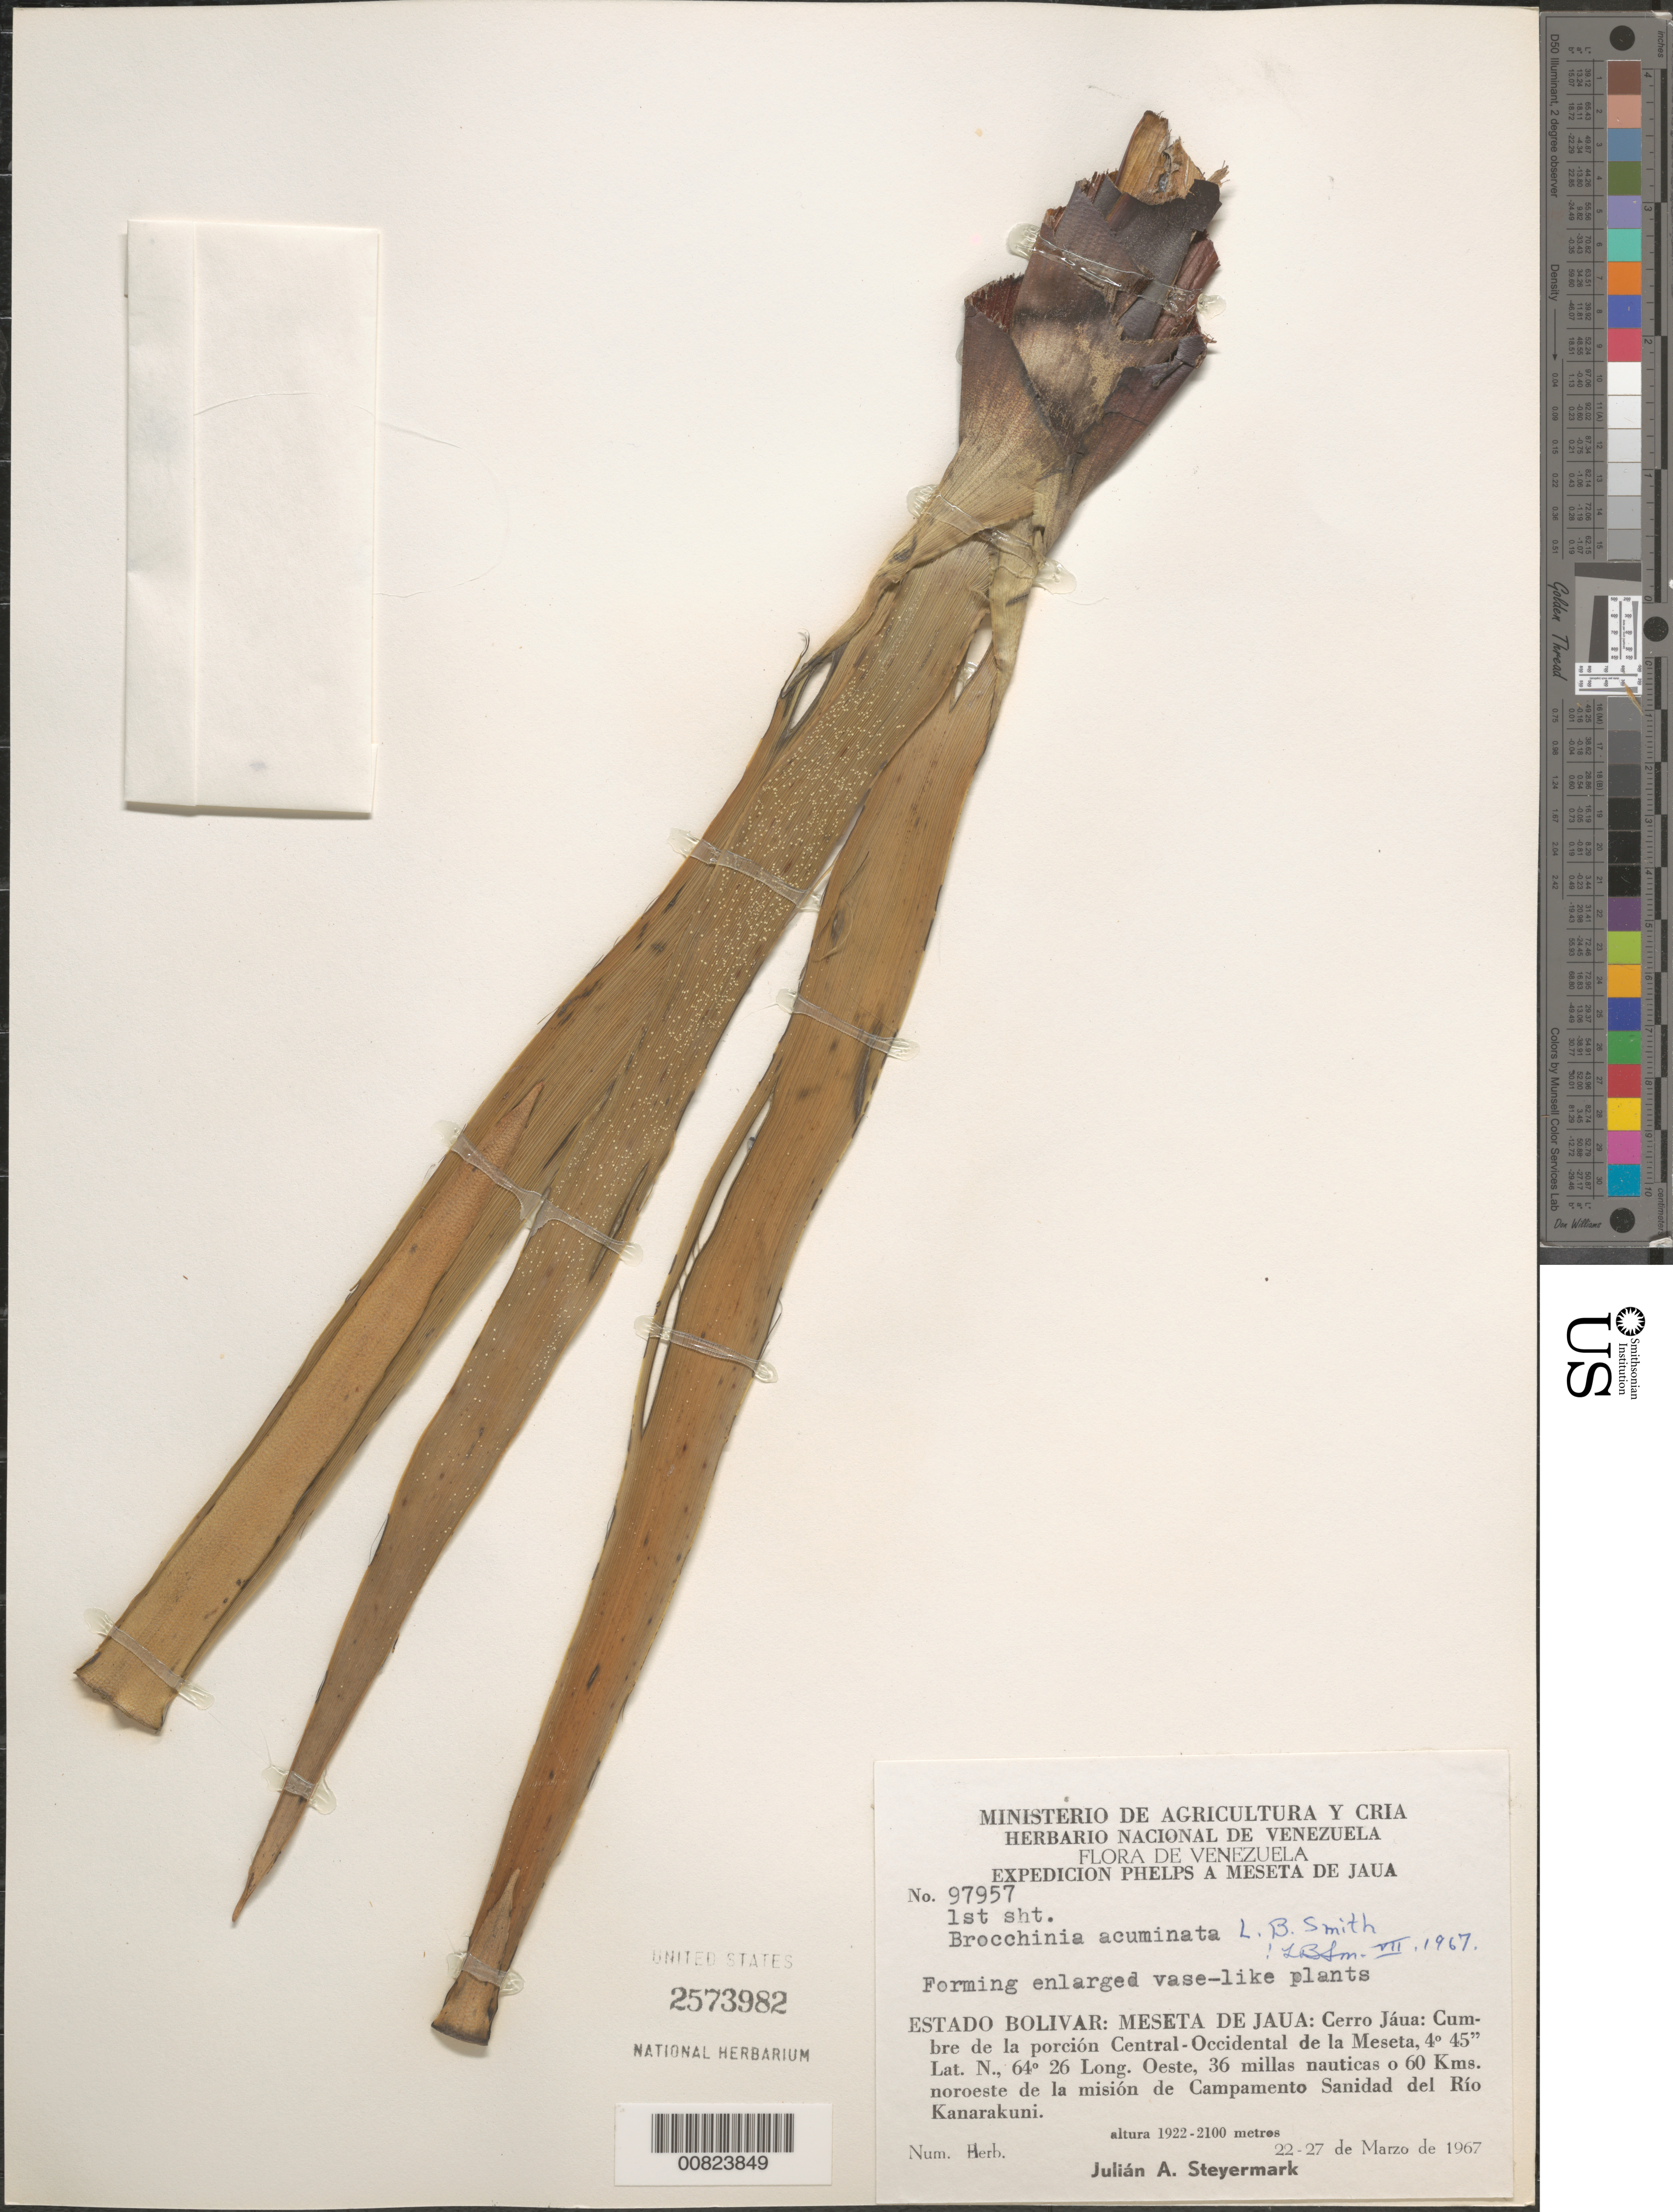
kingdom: Plantae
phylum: Tracheophyta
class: Liliopsida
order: Poales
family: Bromeliaceae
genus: Brocchinia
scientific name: Brocchinia acuminata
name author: L.B. Sm.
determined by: Smith, Lyman B., (US), NMNH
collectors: J. Steyermark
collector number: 97957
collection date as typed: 22-Mar-67 to 27-Mar-67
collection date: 1967-03-22/1967-03-27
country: Venezuela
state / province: Bolívar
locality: Meseta del Jaua: Cerro Jáua, cumbre de la porcion Central-Occidental de la Meseta, 36 millas nauticas o 60 km NO de la mision de Campamento Sanidad del Río Kanarakuni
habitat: Cumbre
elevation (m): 1922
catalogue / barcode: US 2573982